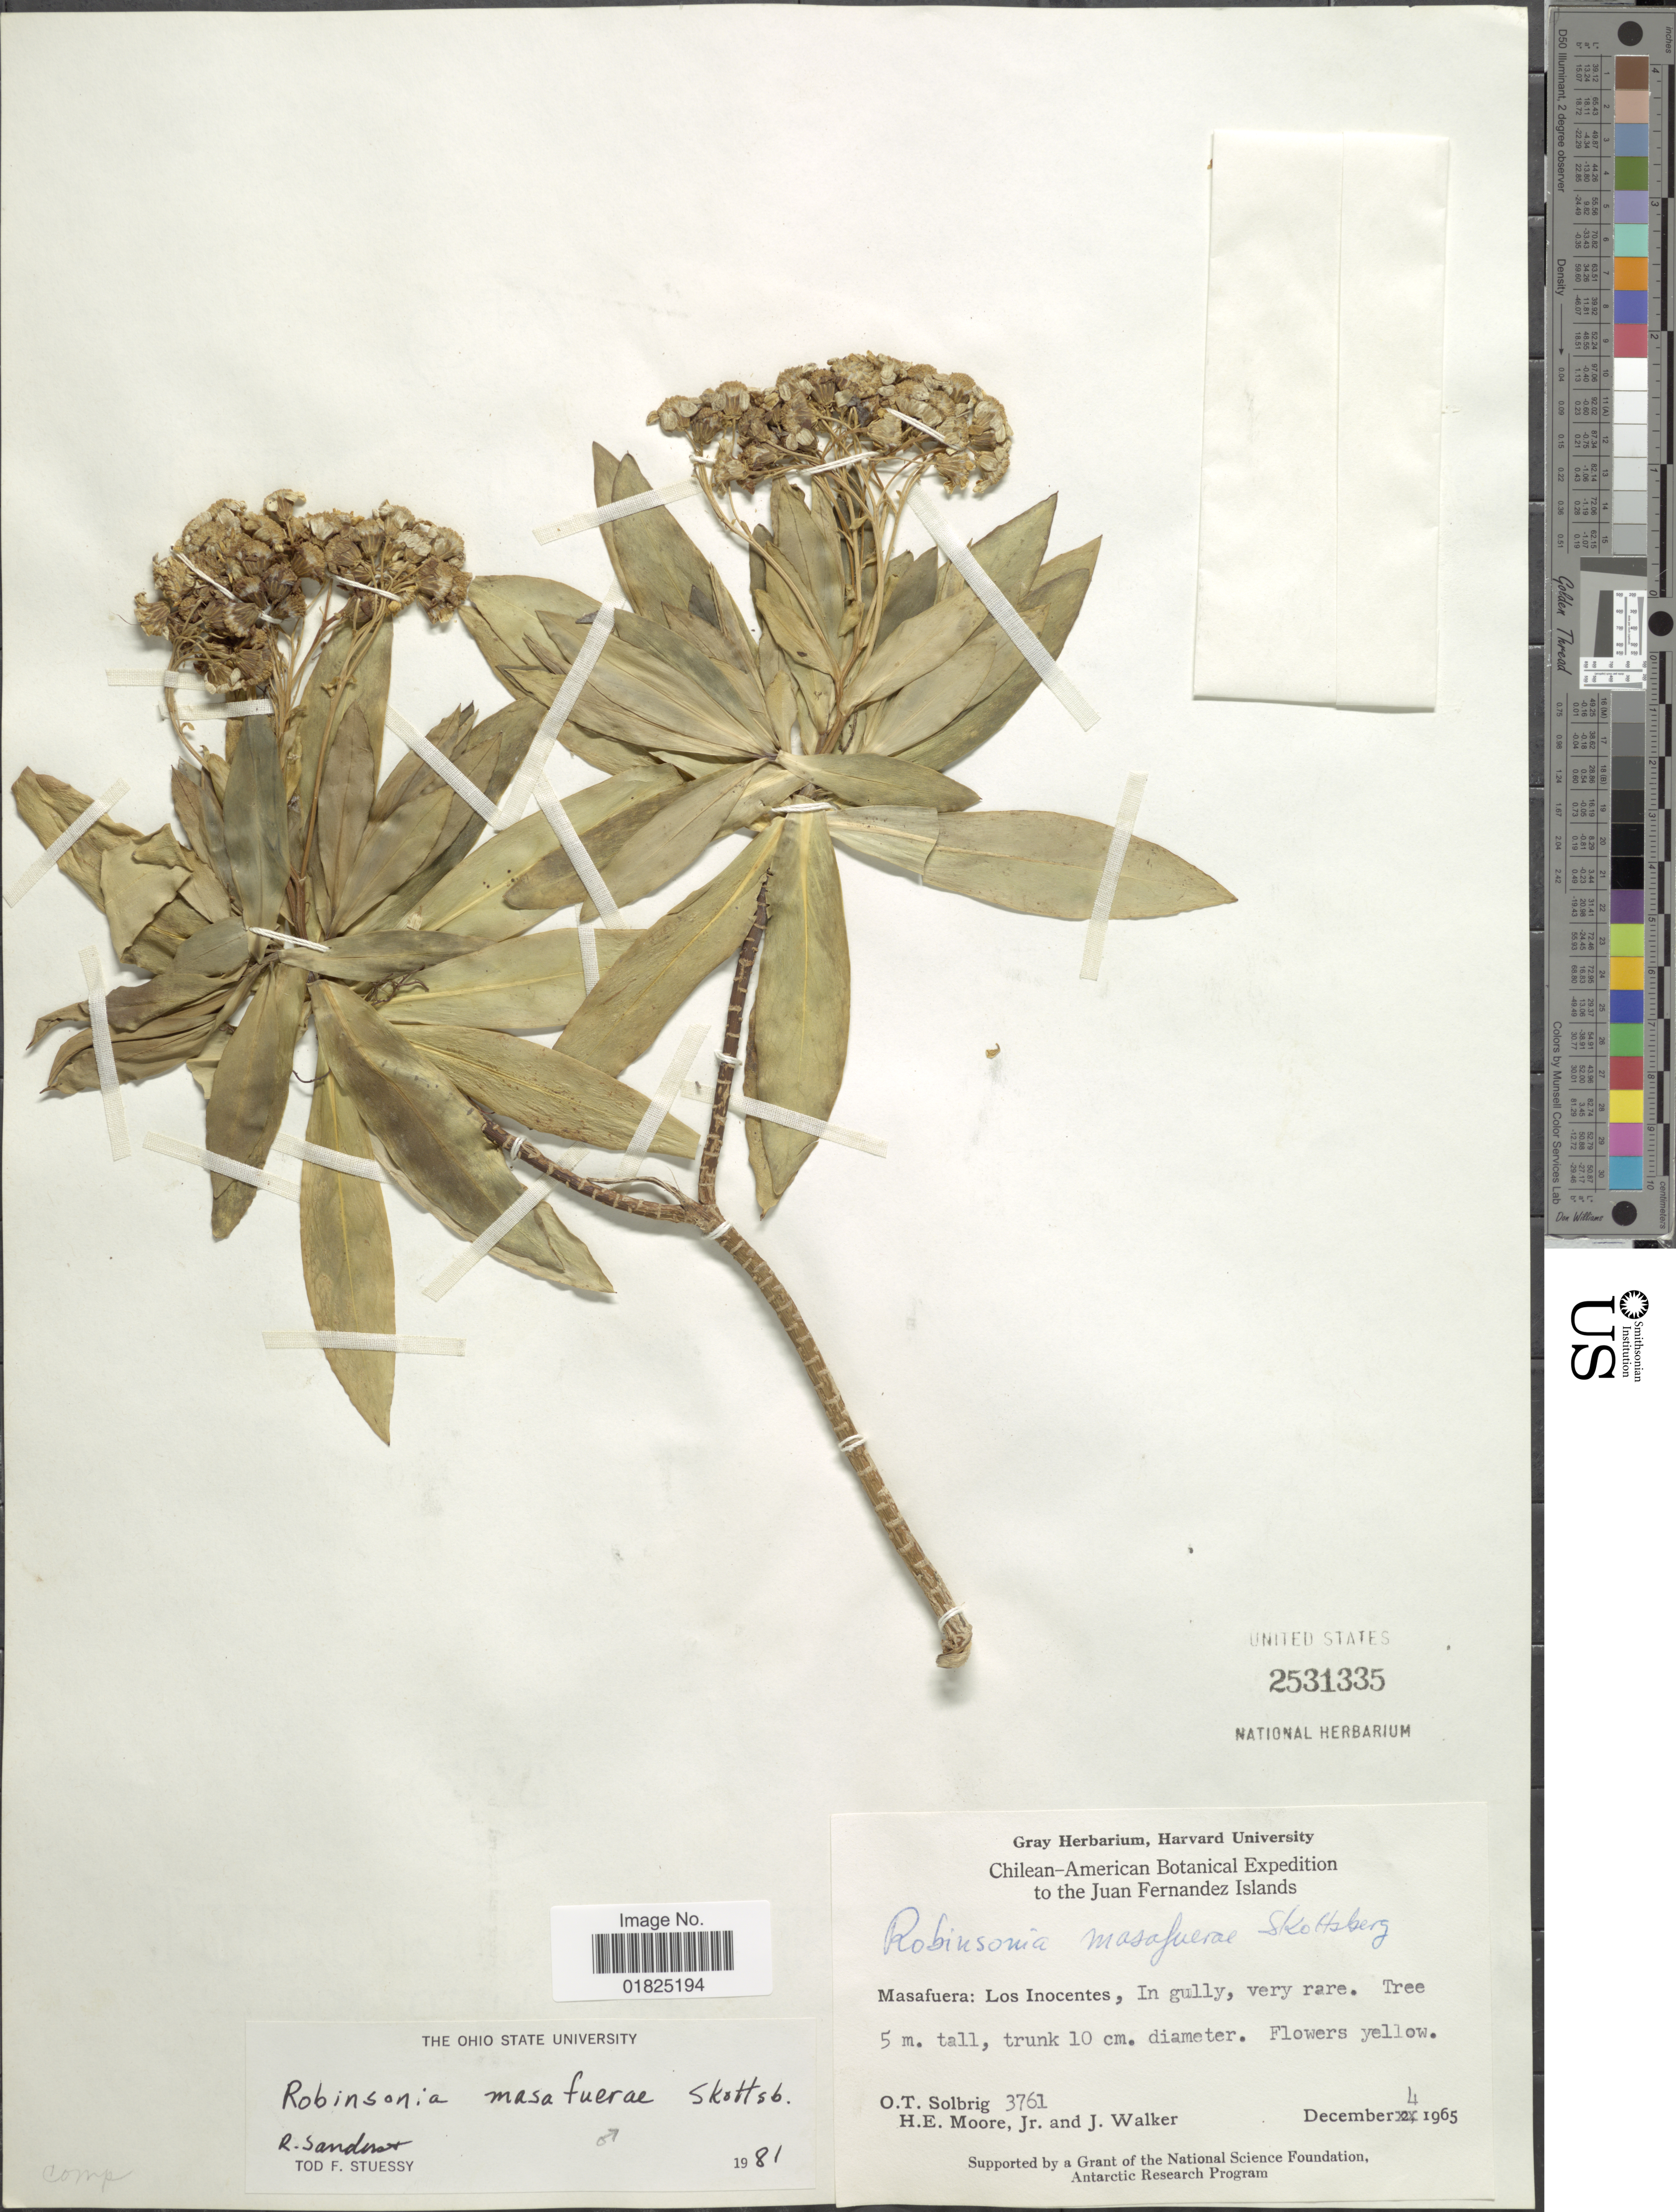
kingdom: Plantae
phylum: Tracheophyta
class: Magnoliopsida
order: Asterales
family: Asteraceae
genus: Robinsonia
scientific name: Robinsonia masafuerae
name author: Skottsb.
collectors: O. T. Solbrig, H. Moore & J. Walker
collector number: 3761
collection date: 1965-12-04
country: Chile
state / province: Valparaíso (V)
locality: Juan Fernandez islands. Masafuera: Los Inocentes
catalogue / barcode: US 2531335